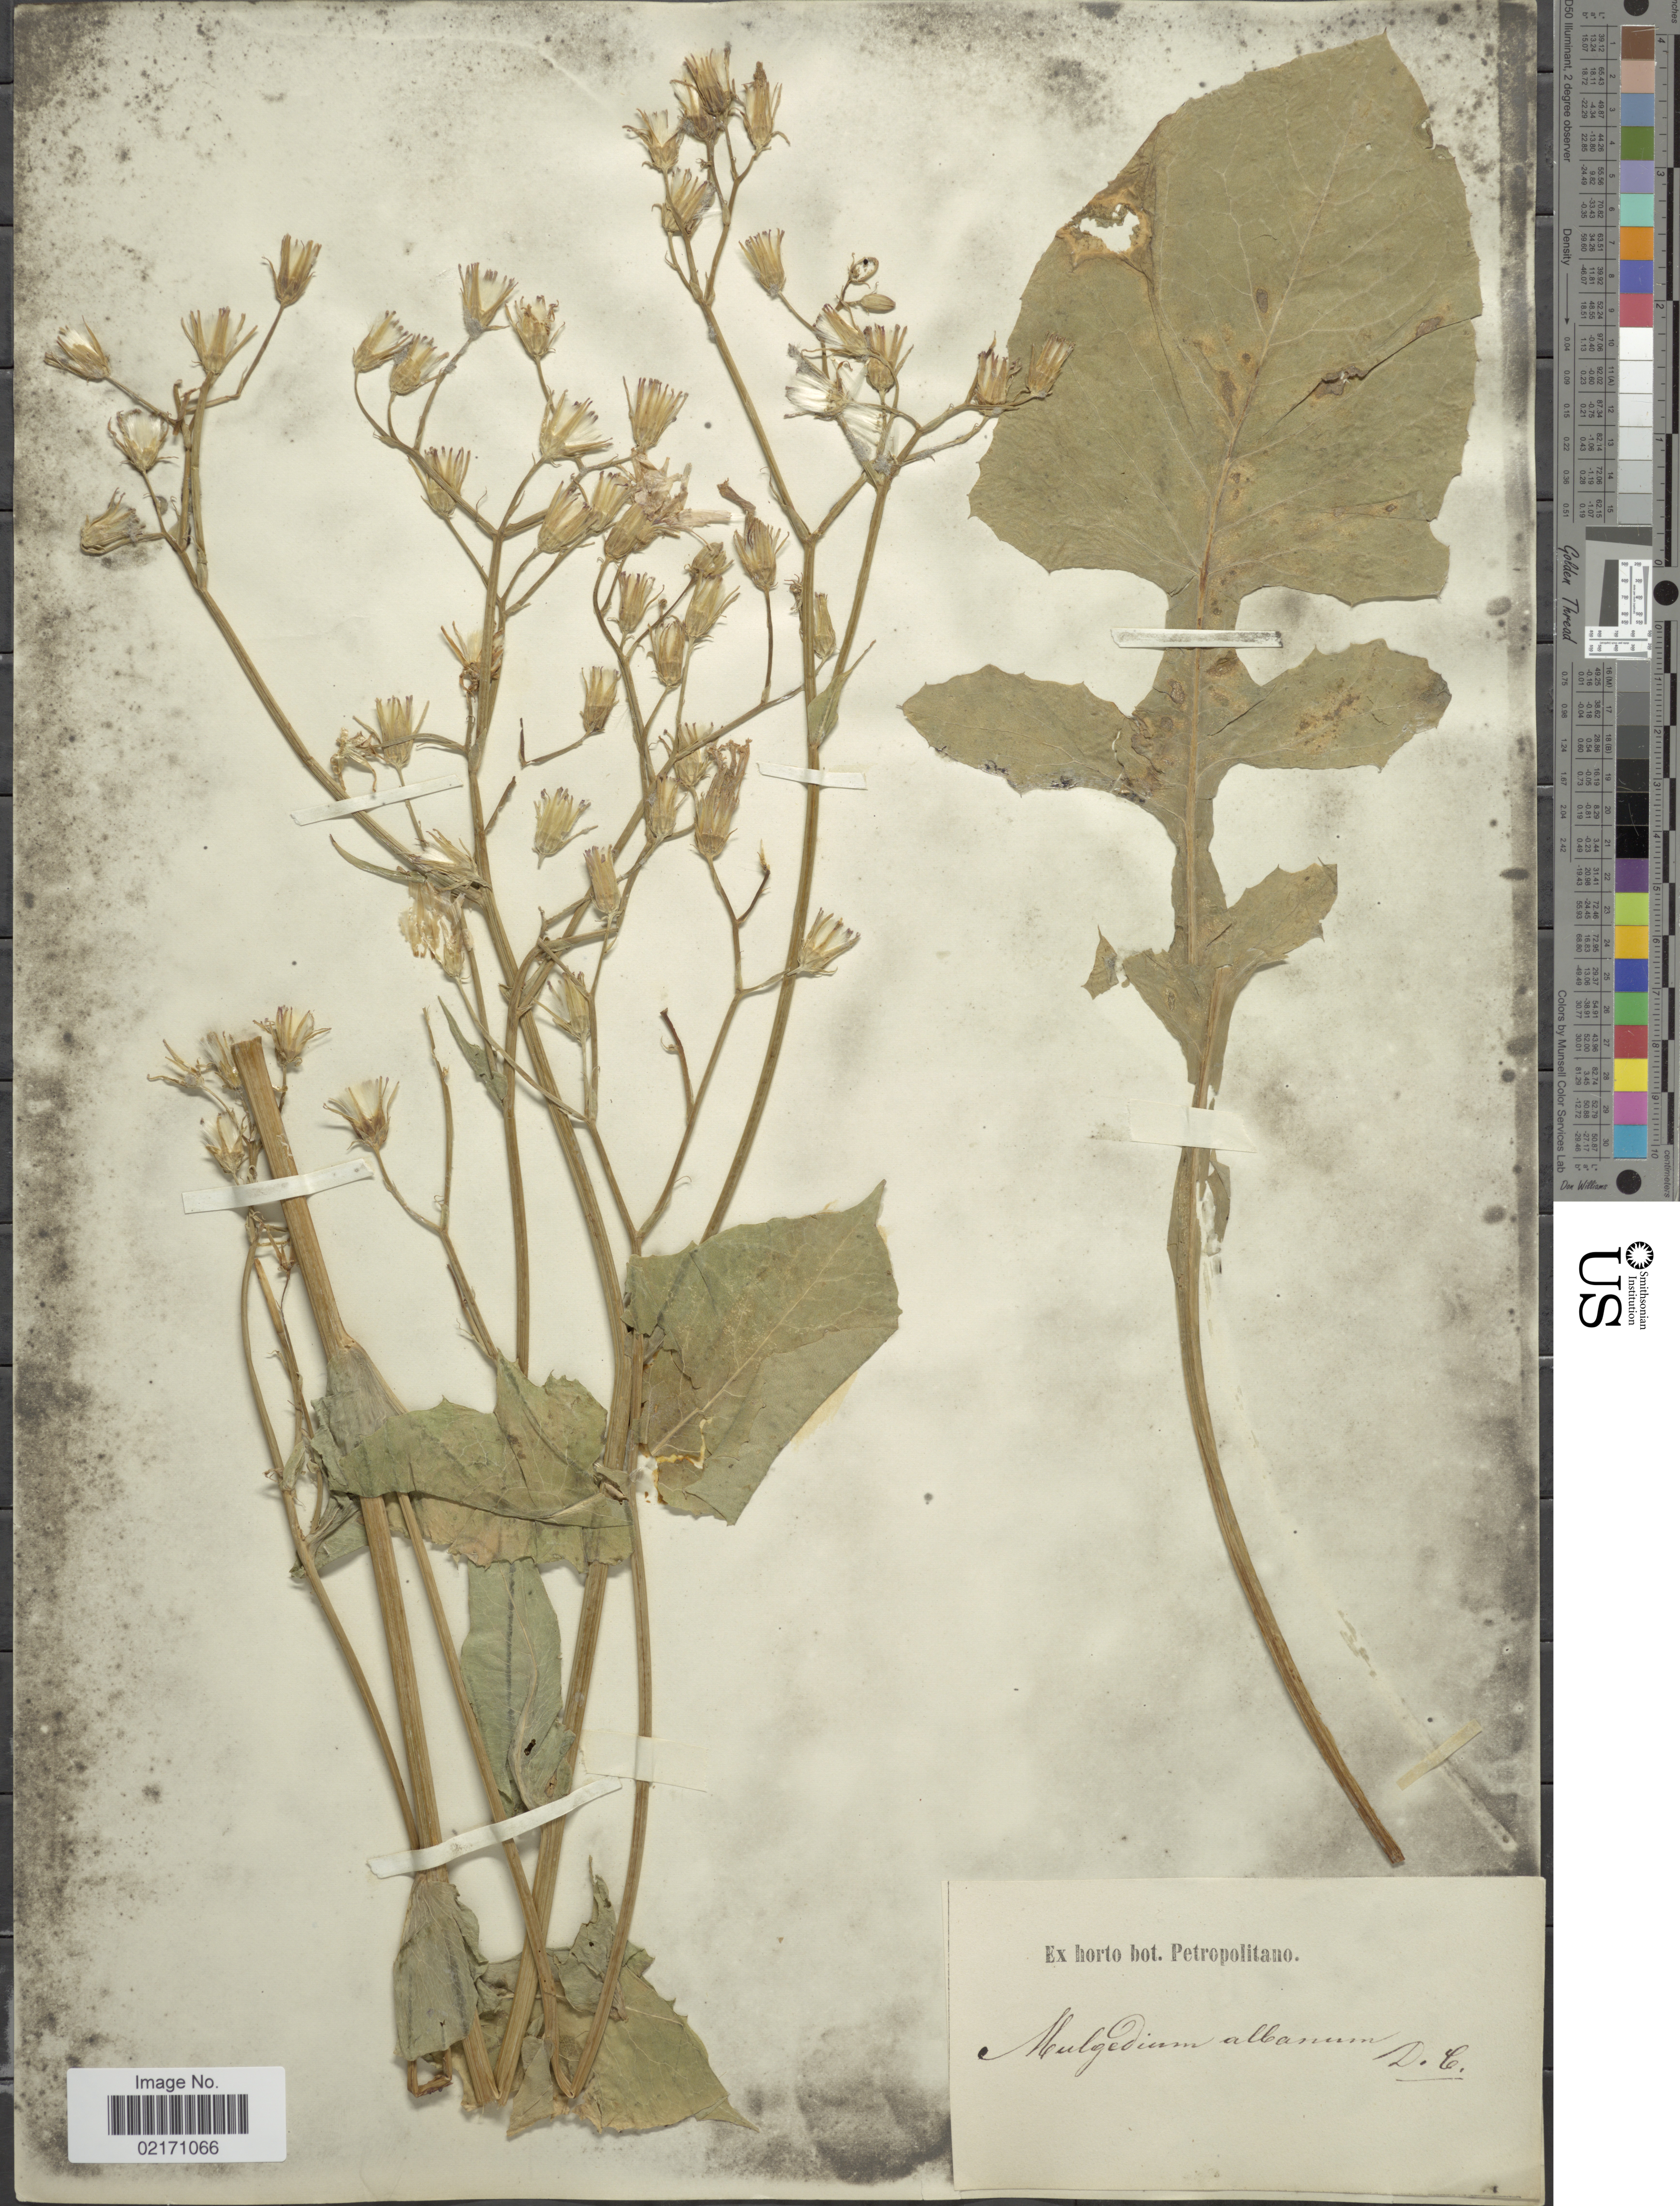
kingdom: Plantae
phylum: Tracheophyta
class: Magnoliopsida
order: Asterales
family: Asteraceae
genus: Lactuca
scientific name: Lactuca racemosa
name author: Willd.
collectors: ex Horto Bot. Petropolitano